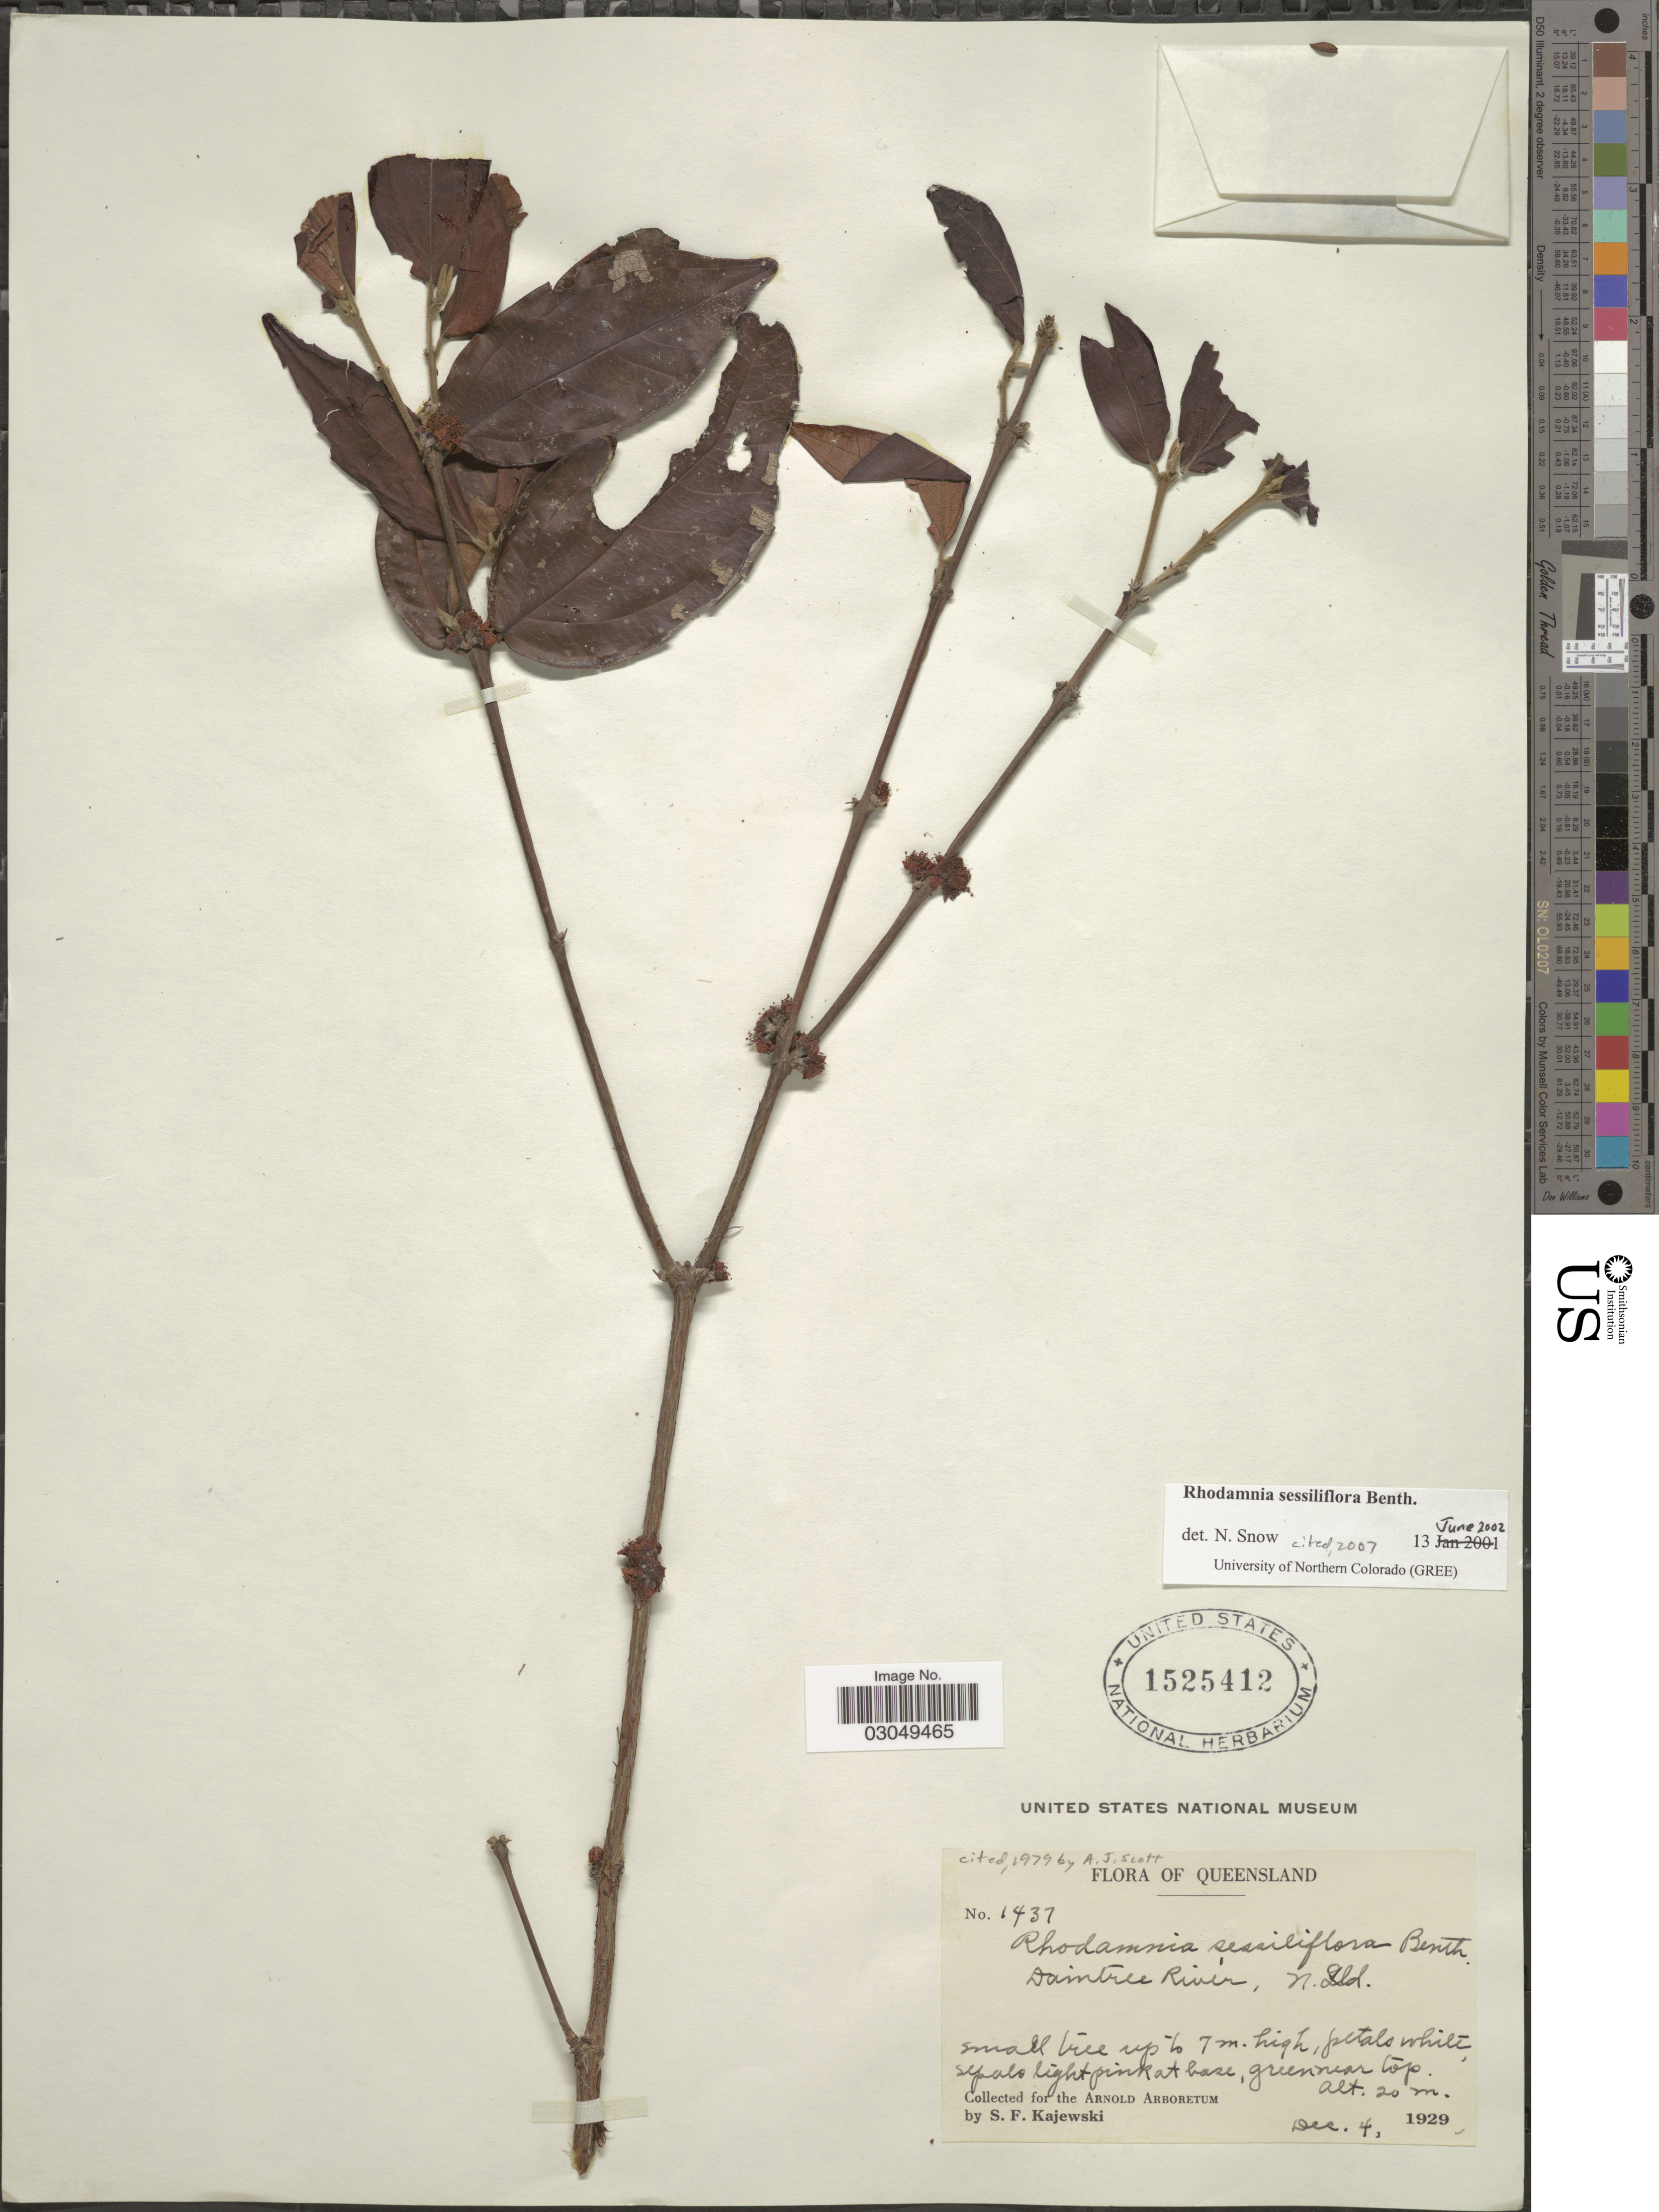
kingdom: Plantae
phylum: Tracheophyta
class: Magnoliopsida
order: Myrtales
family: Myrtaceae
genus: Rhodamnia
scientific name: Rhodamnia sessiliflora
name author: Benth.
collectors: S. Kajewski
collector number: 1437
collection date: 1929-12-04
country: Australia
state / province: Queensland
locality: Daintree River. N. Qld.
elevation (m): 20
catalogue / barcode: US 1525412